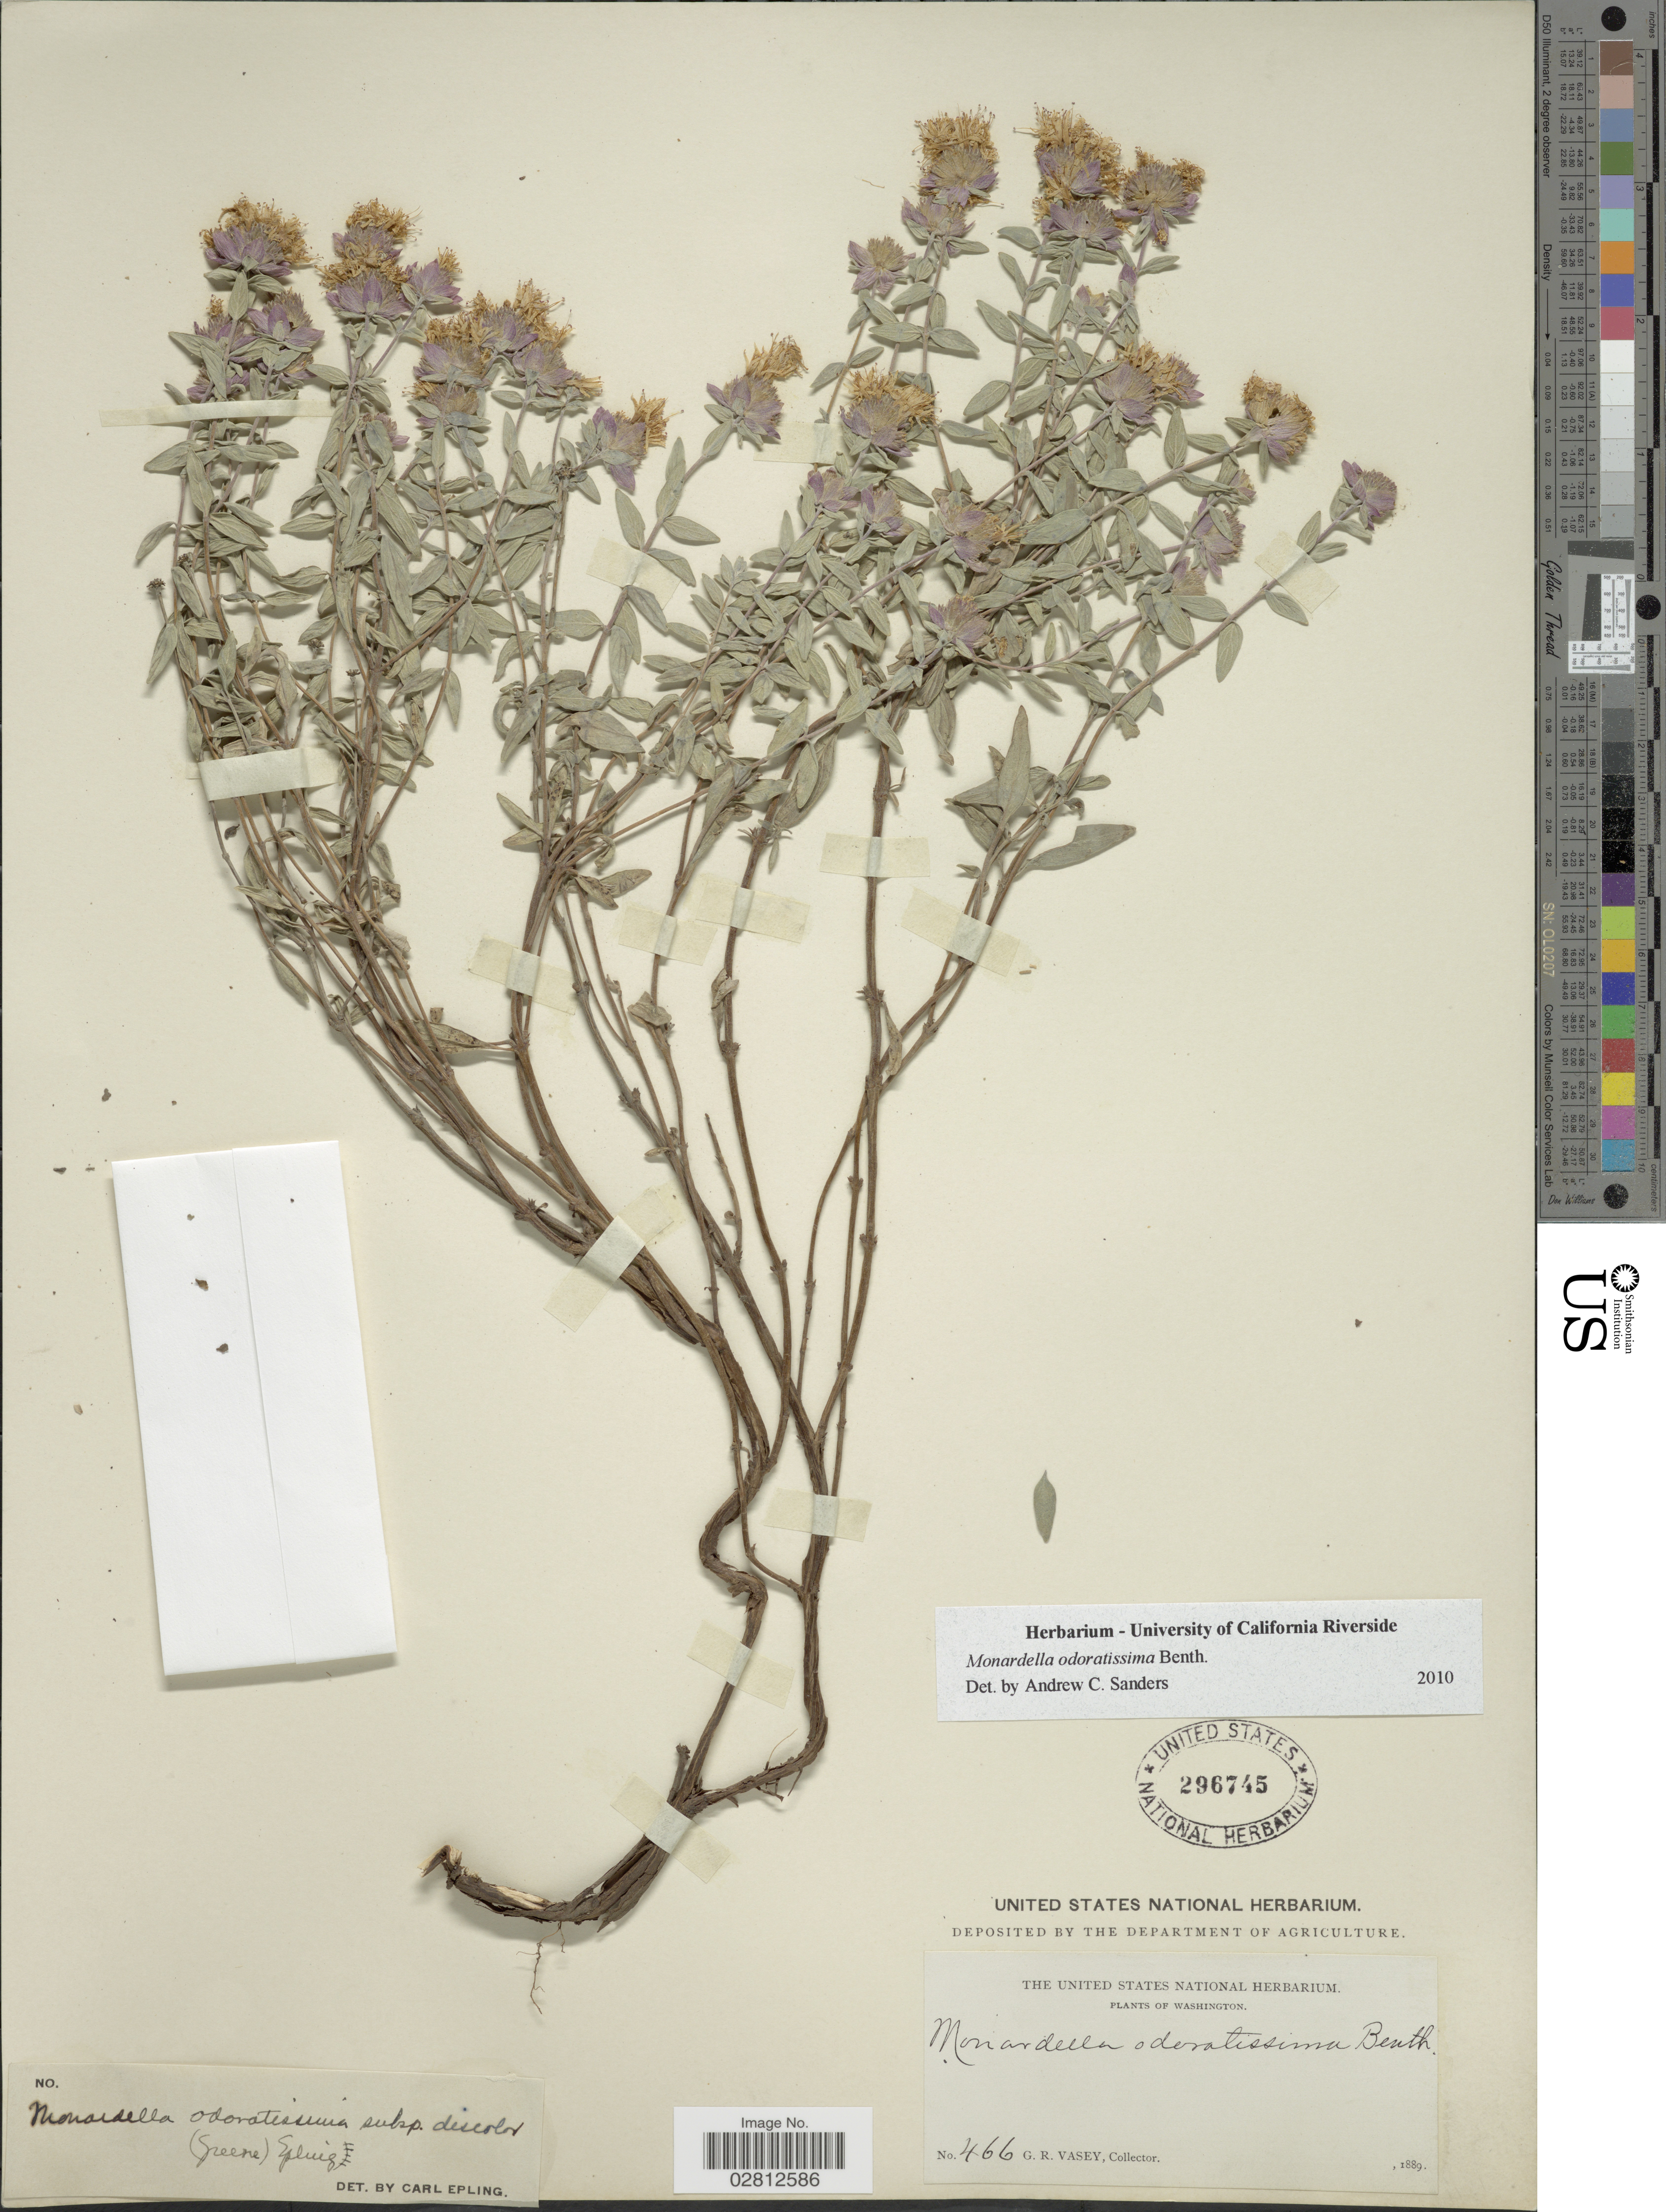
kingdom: Plantae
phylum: Tracheophyta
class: Magnoliopsida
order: Lamiales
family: Lamiaceae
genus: Monardella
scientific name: Monardella odoratissima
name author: Benth.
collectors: G. R. Vasey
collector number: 466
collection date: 1889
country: United States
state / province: Washington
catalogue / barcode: US 296745